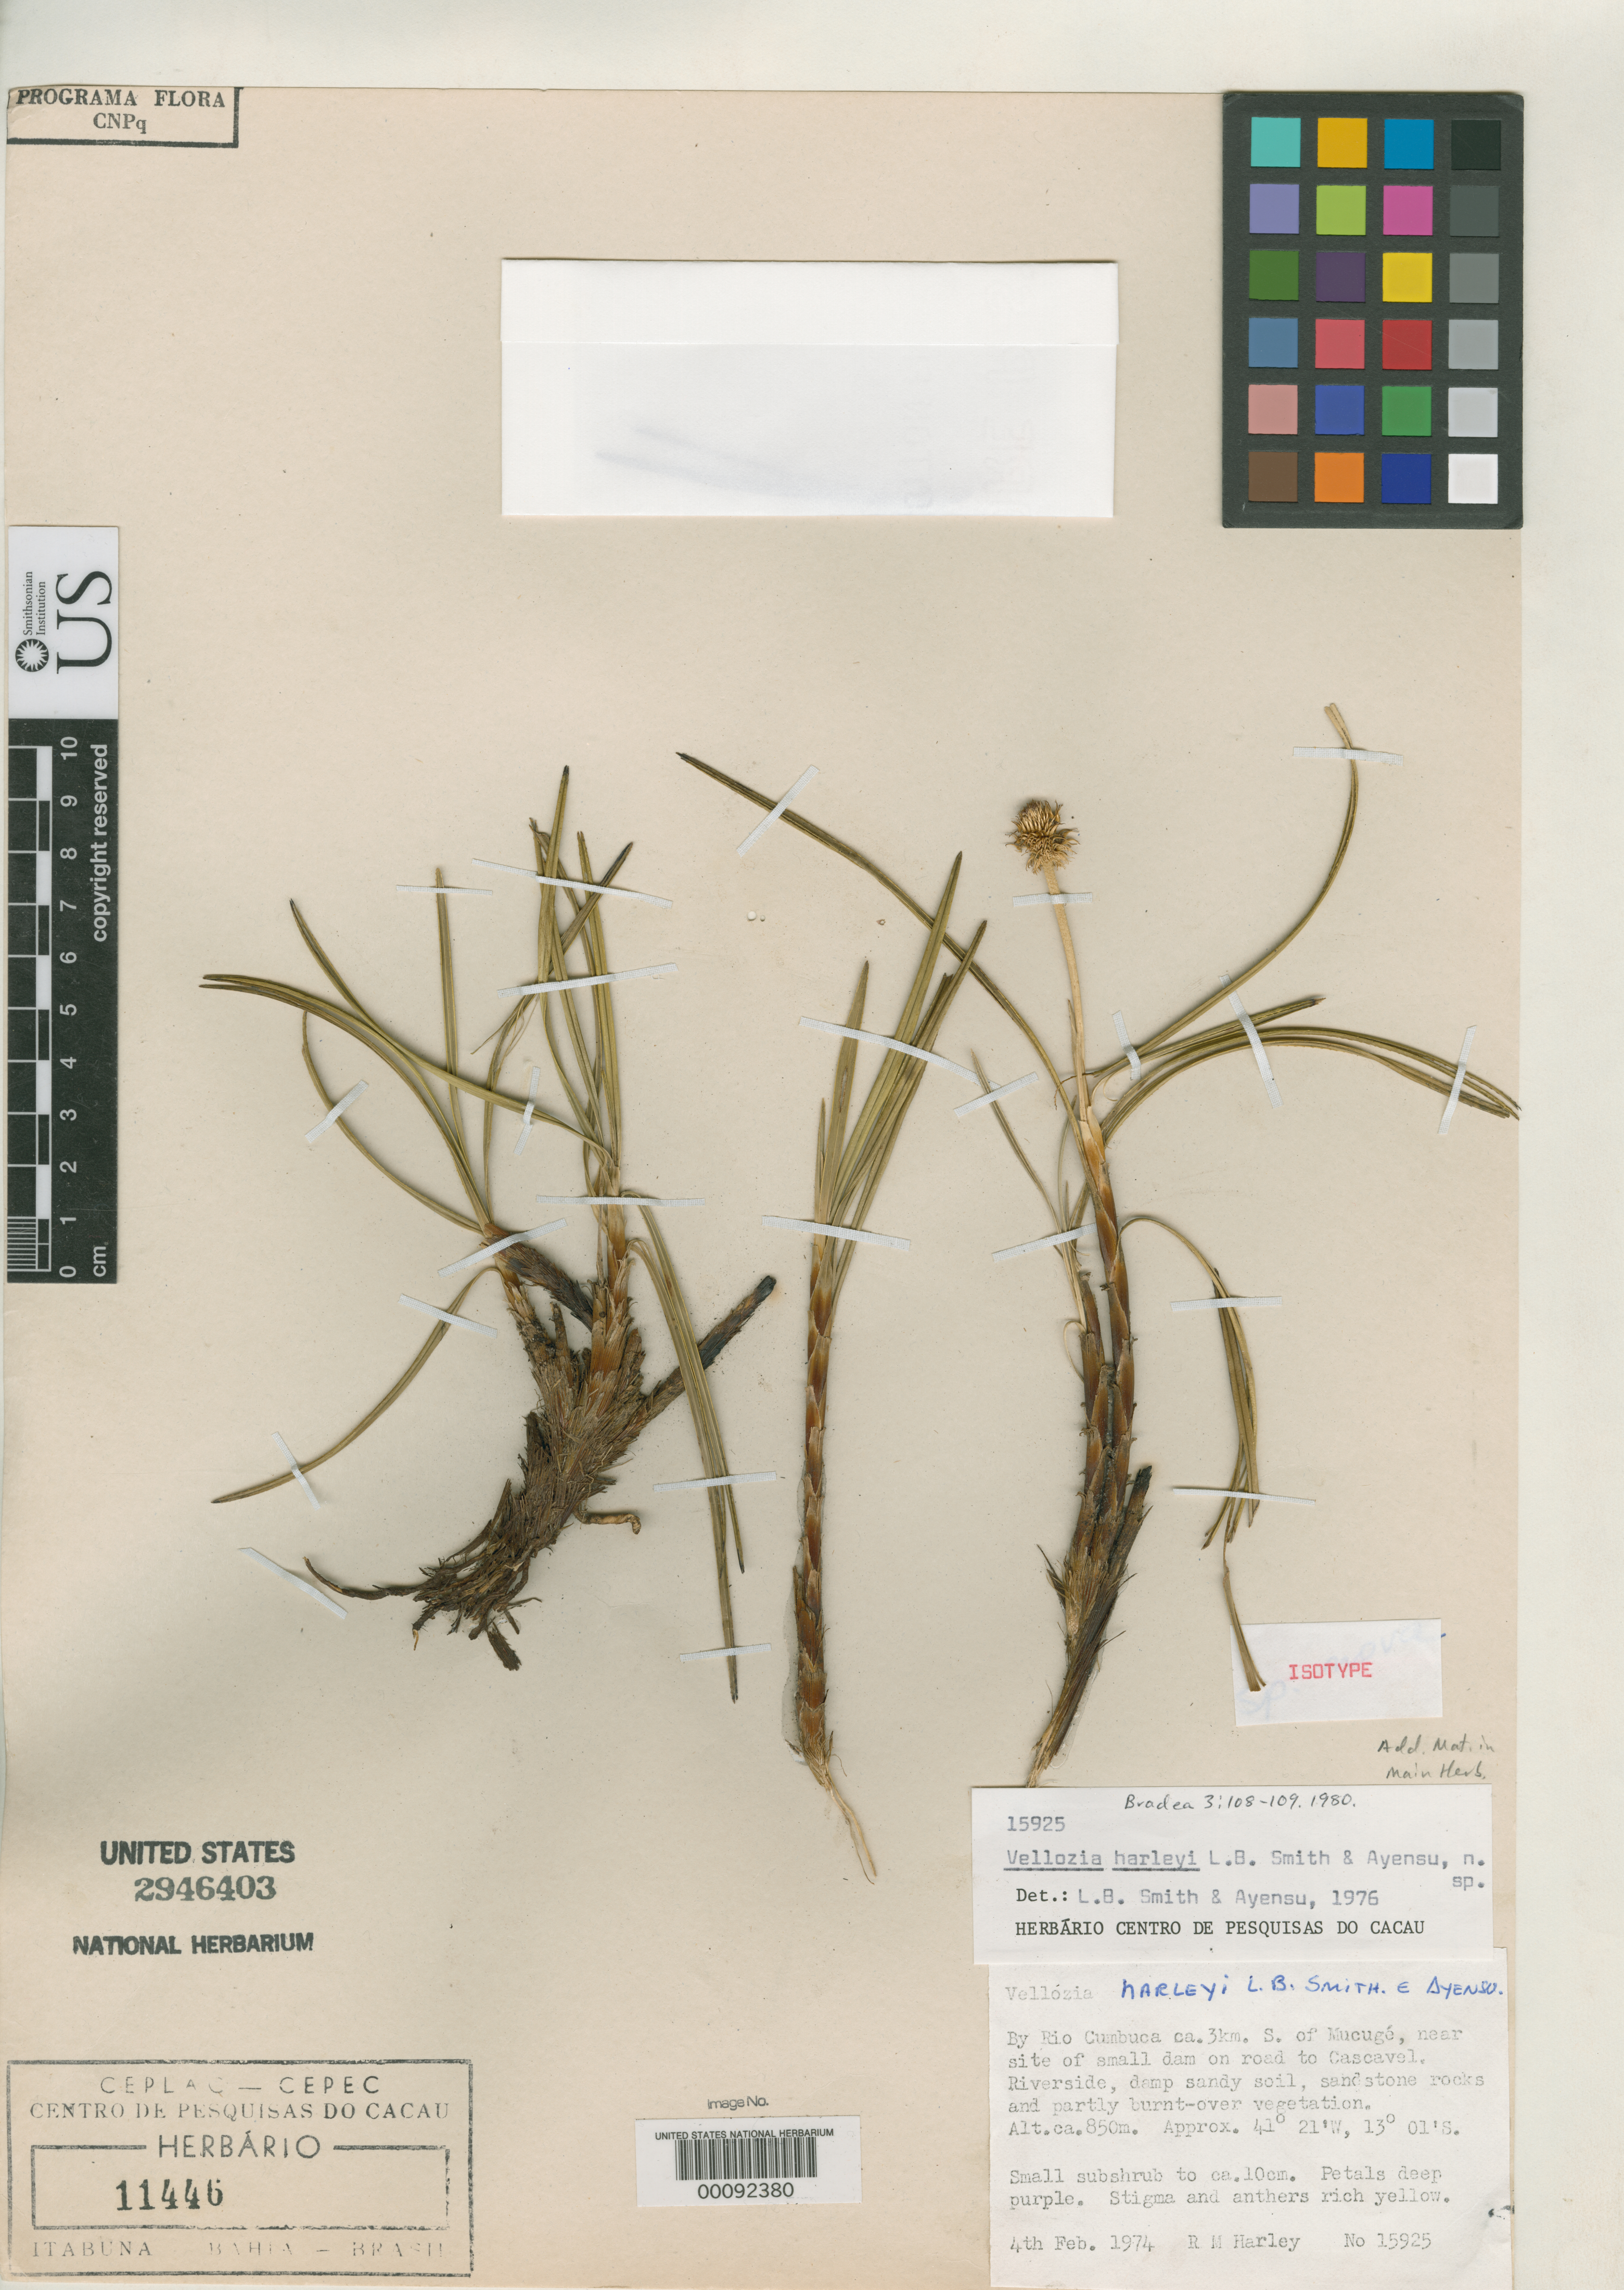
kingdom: Plantae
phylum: Tracheophyta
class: Liliopsida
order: Pandanales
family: Velloziaceae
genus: Vellozia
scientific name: Vellozia harleyi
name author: L.B. Sm. & Ayensu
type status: Isotype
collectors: R. M. Harley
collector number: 15925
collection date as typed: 04 Feb 1974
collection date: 1974-02-04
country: Brazil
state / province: Bahia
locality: By Rio Cumbuca ca 3 km S of Mucuge, near site of small dam on road to Cascavel.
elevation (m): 850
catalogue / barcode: US 2946403